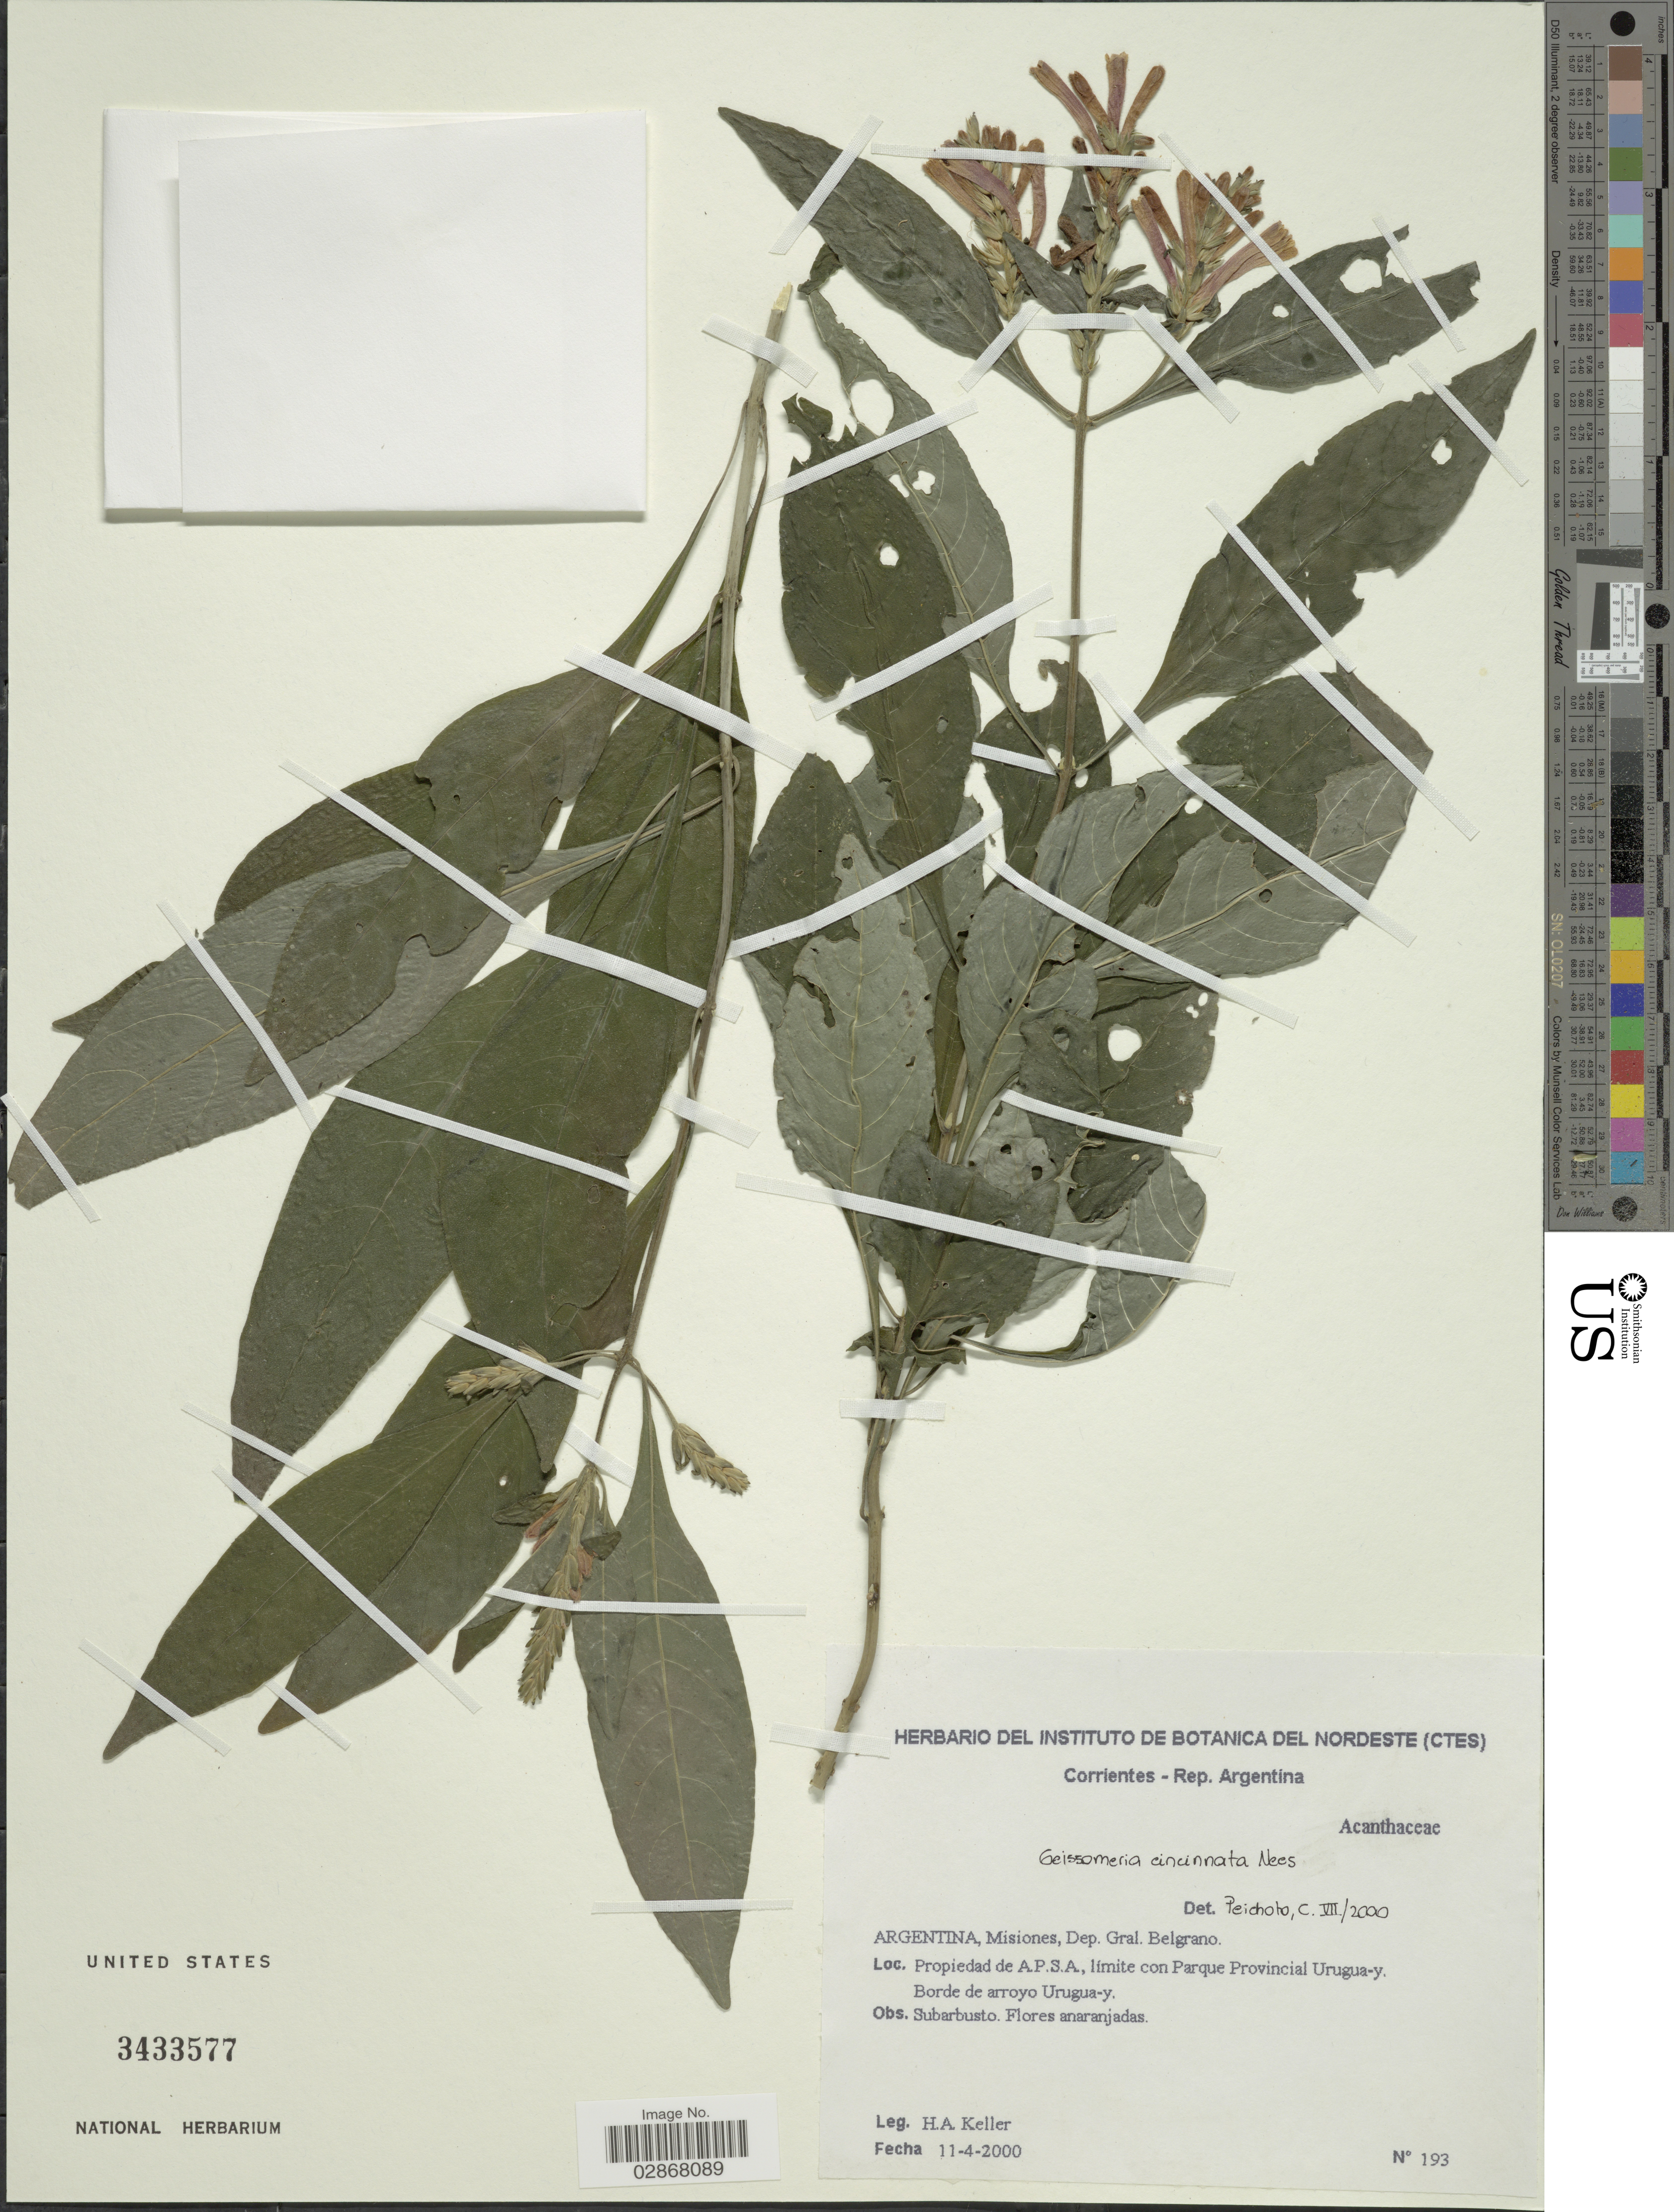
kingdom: Plantae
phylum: Tracheophyta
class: Magnoliopsida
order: Lamiales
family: Acanthaceae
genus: Geissomeria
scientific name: Geissomeria cincinnata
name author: Nees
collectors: H. Keller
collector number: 193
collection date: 2000-04-11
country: Argentina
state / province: Misiones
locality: Dep. Gral. Belgrano. Propiedad de A.P.S.A., límite con Parque Provincial Urugua-y. Borde de arroyo Urugua-y.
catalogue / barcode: US 3433577